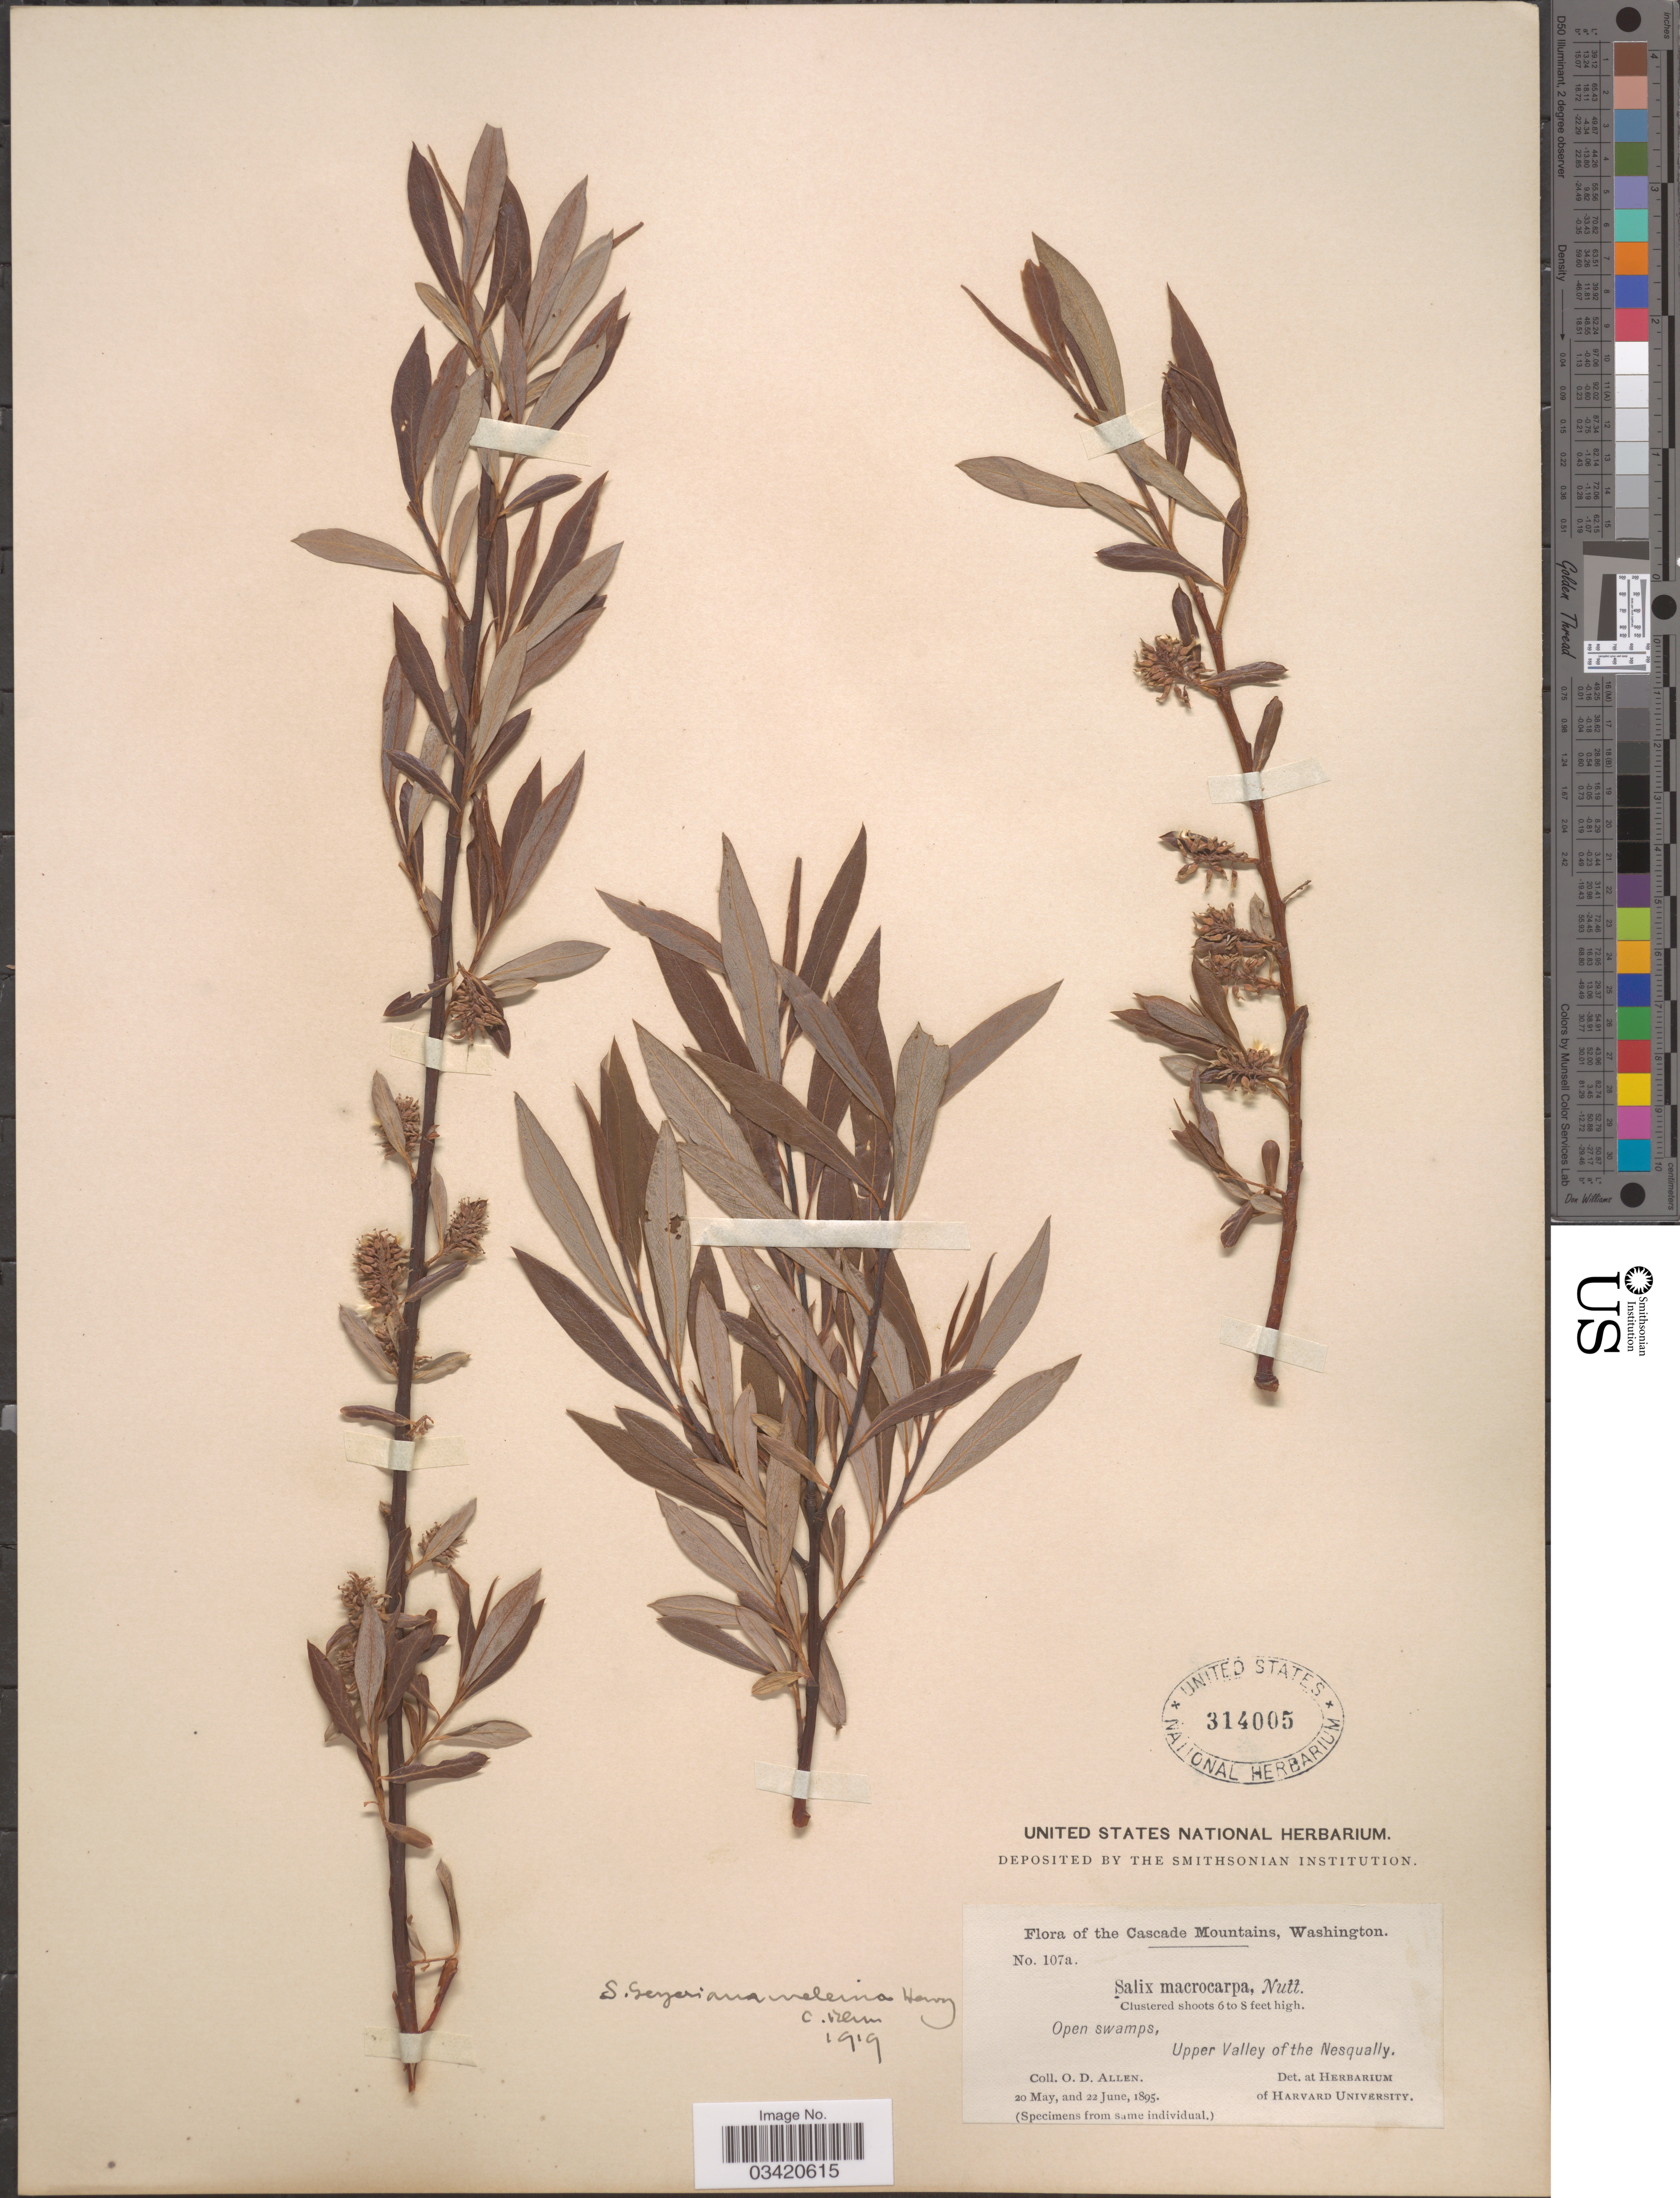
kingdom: Plantae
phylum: Tracheophyta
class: Magnoliopsida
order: Malpighiales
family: Salicaceae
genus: Salix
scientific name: Salix geyeriana var. meleina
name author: J.K. Henry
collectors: O. D. Allen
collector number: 107a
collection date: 1895-05-20/1895-06-22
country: United States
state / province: Washington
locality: The Cascade Mountains. Upper Valley of the Nesqually.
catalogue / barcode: US 314005